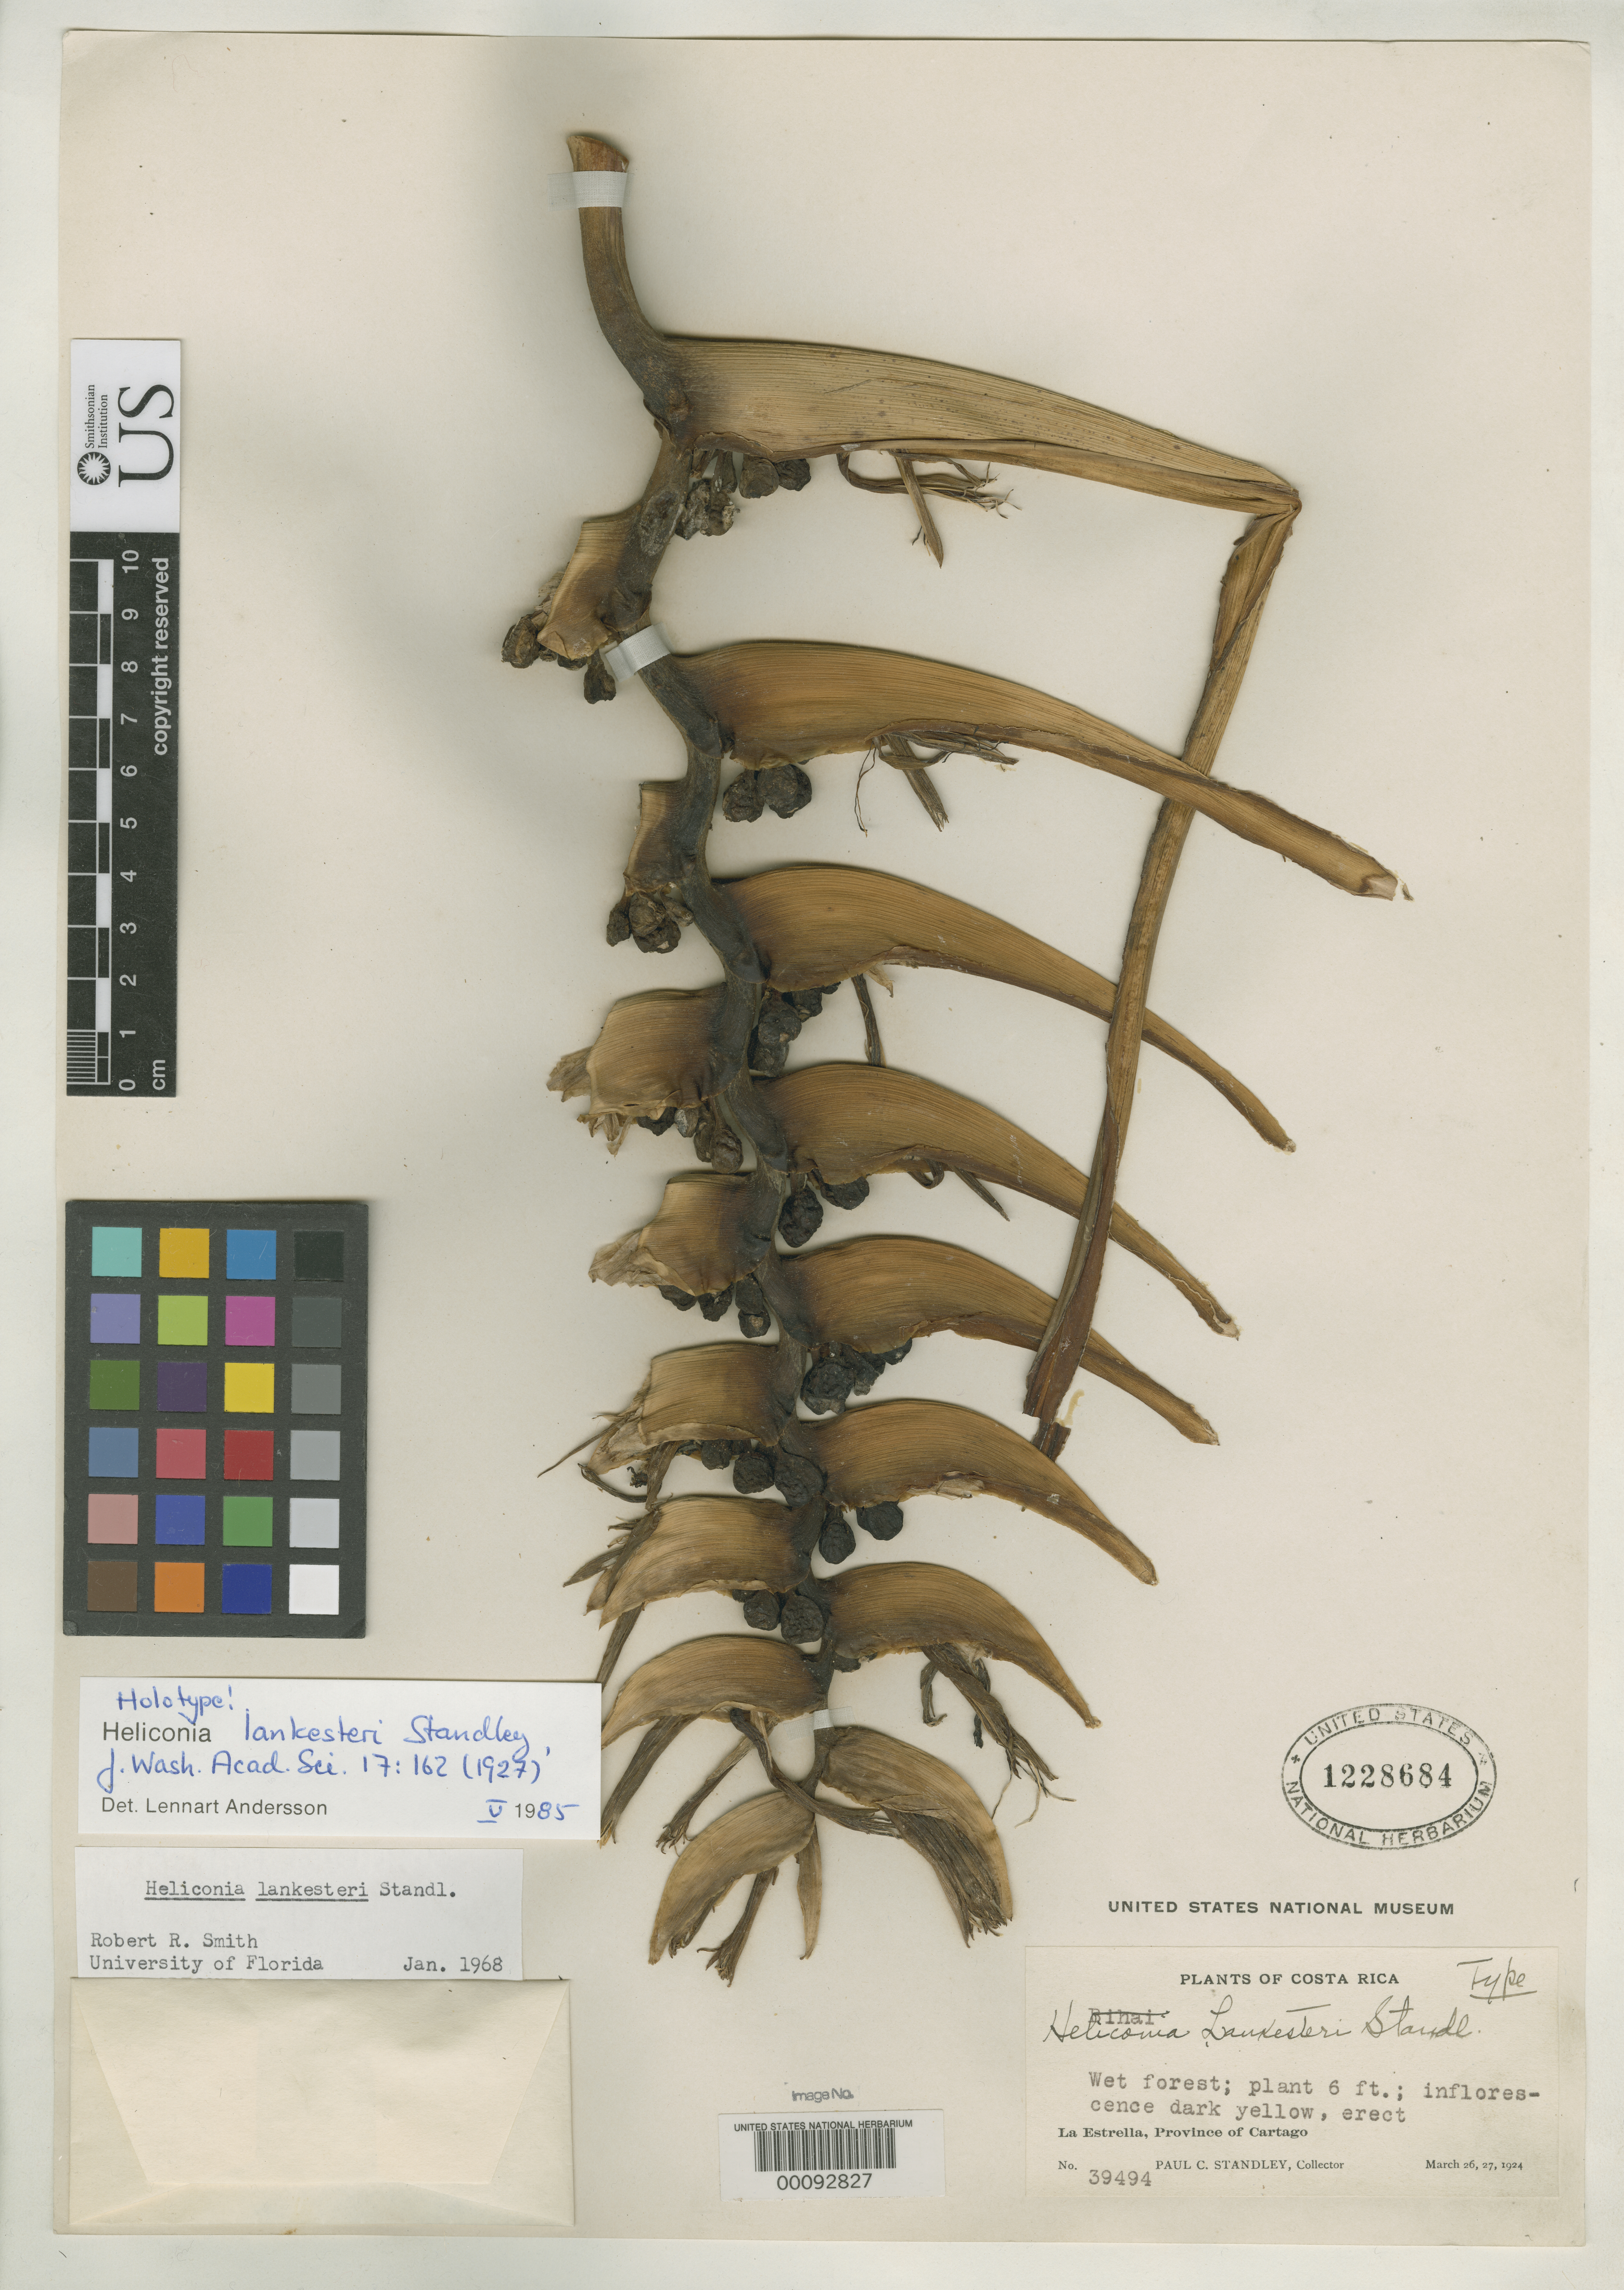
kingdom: Plantae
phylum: Tracheophyta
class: Liliopsida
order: Zingiberales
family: Heliconiaceae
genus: Heliconia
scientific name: Heliconia lankesteri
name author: Standl.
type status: Holotype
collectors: P. C. Standley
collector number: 39494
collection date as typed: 26 Mar 1924 to 27 Mar 1924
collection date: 1924-03-26/1924-03-27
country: Costa Rica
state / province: Cartago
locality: El Estrella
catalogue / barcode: US 1228684